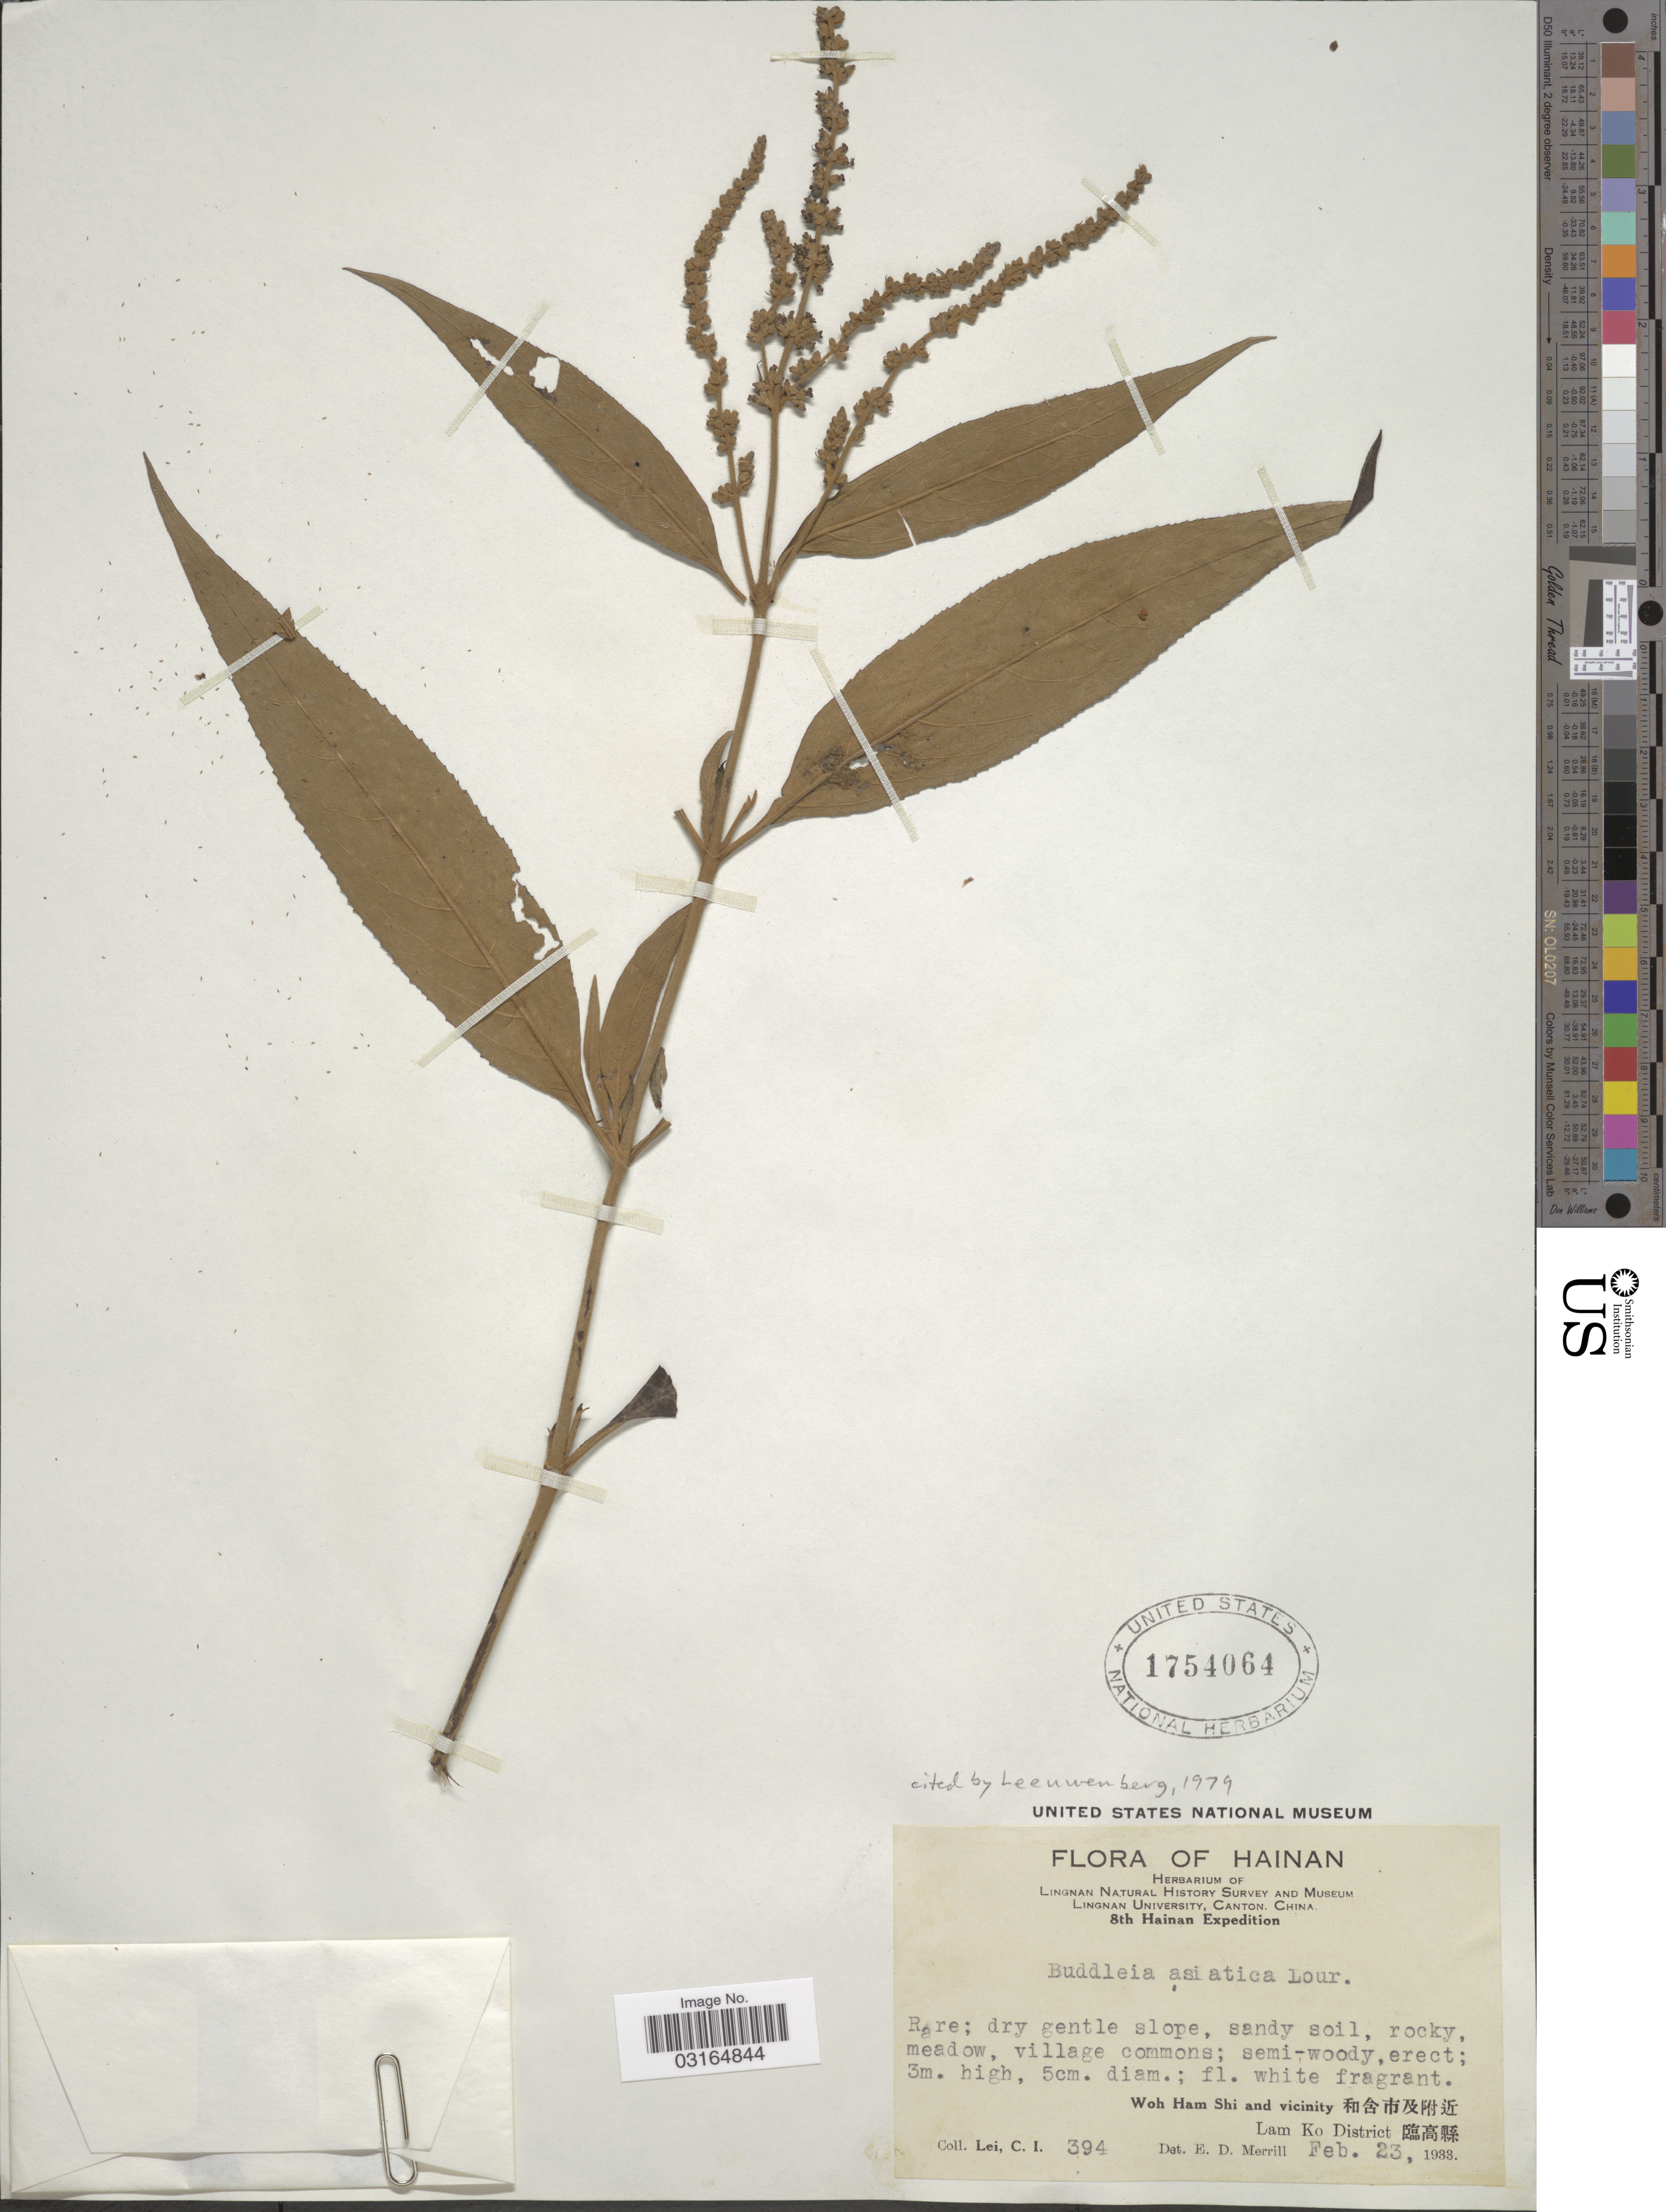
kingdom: Plantae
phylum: Tracheophyta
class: Magnoliopsida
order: Lamiales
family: Scrophulariaceae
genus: Buddleja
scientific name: Buddleja asiatica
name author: Lour.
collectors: C. I. Lei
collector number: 394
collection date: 1933-02-23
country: China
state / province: Hainan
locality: WhHam hi and vicinity Lam Ko District .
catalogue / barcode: US 1754064